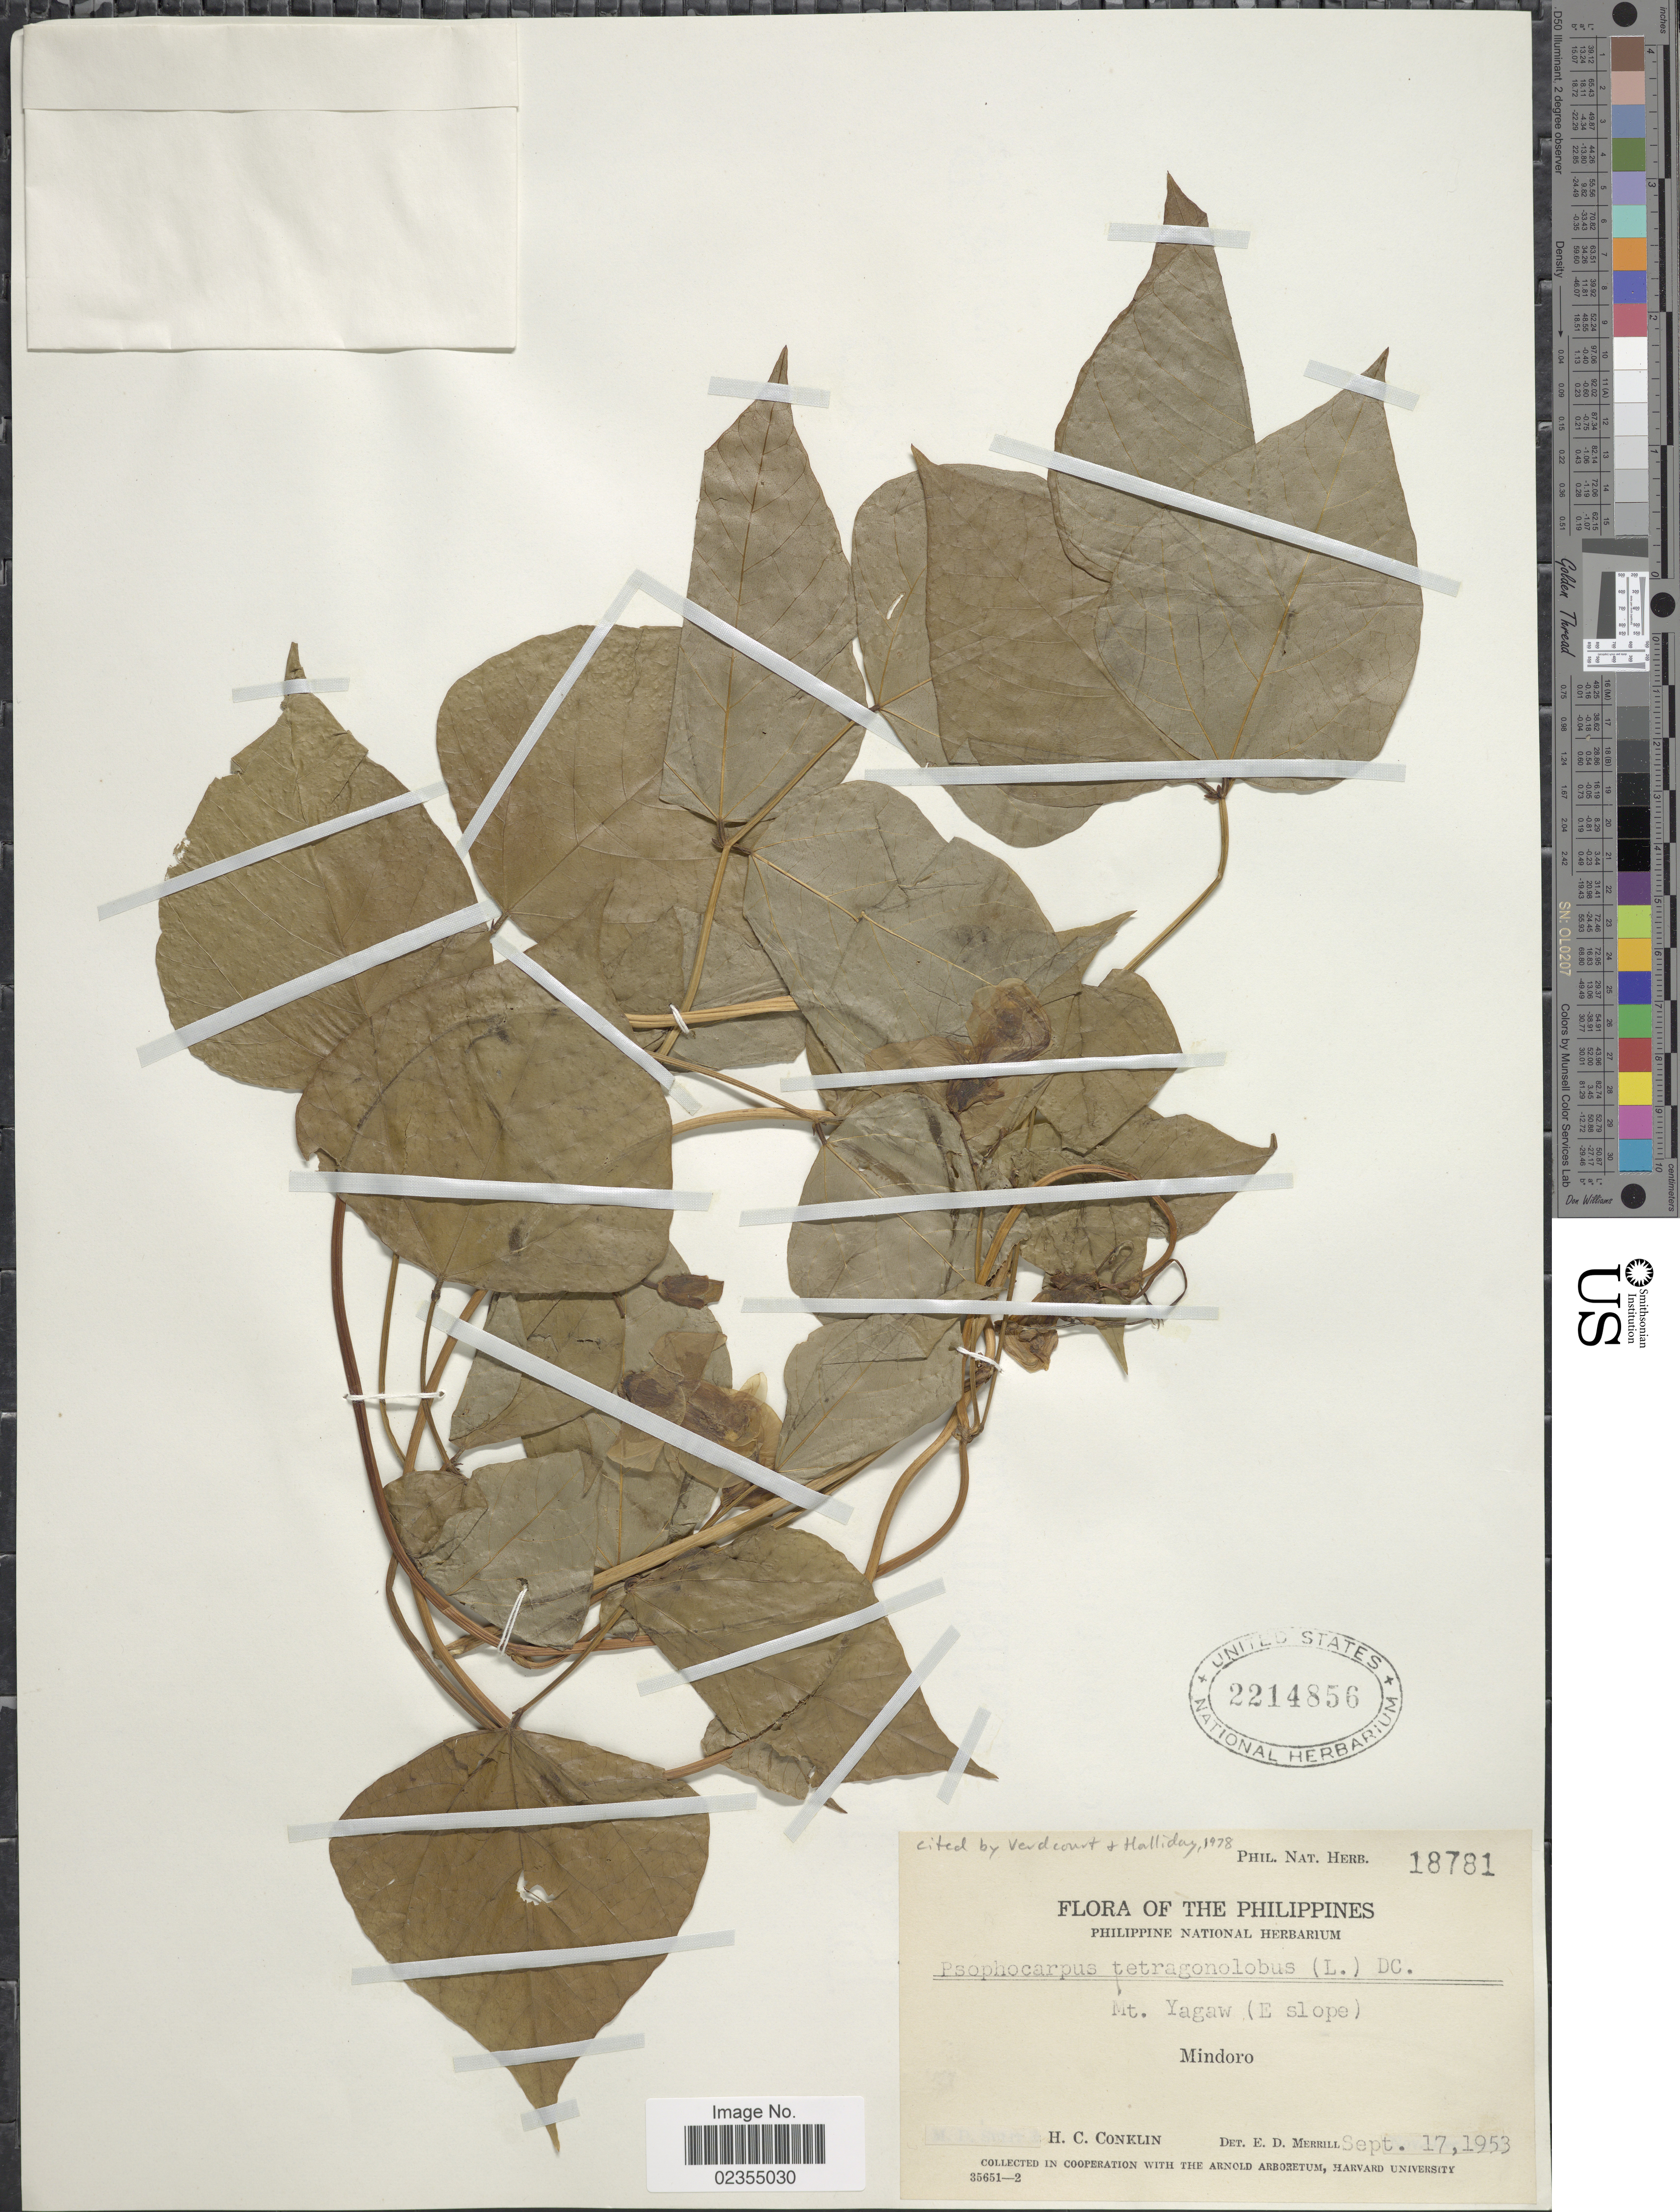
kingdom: Plantae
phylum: Tracheophyta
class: Magnoliopsida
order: Fabales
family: Fabaceae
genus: Psophocarpus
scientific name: Psophocarpus tetragonolobus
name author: (L.) DC.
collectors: H. Conklin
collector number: Phil. Nat. Herb. 18781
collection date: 1953-09-17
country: Philippines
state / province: Mimaropa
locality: Mt. Yagaw (E slope). Mindoro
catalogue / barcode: US 2214856